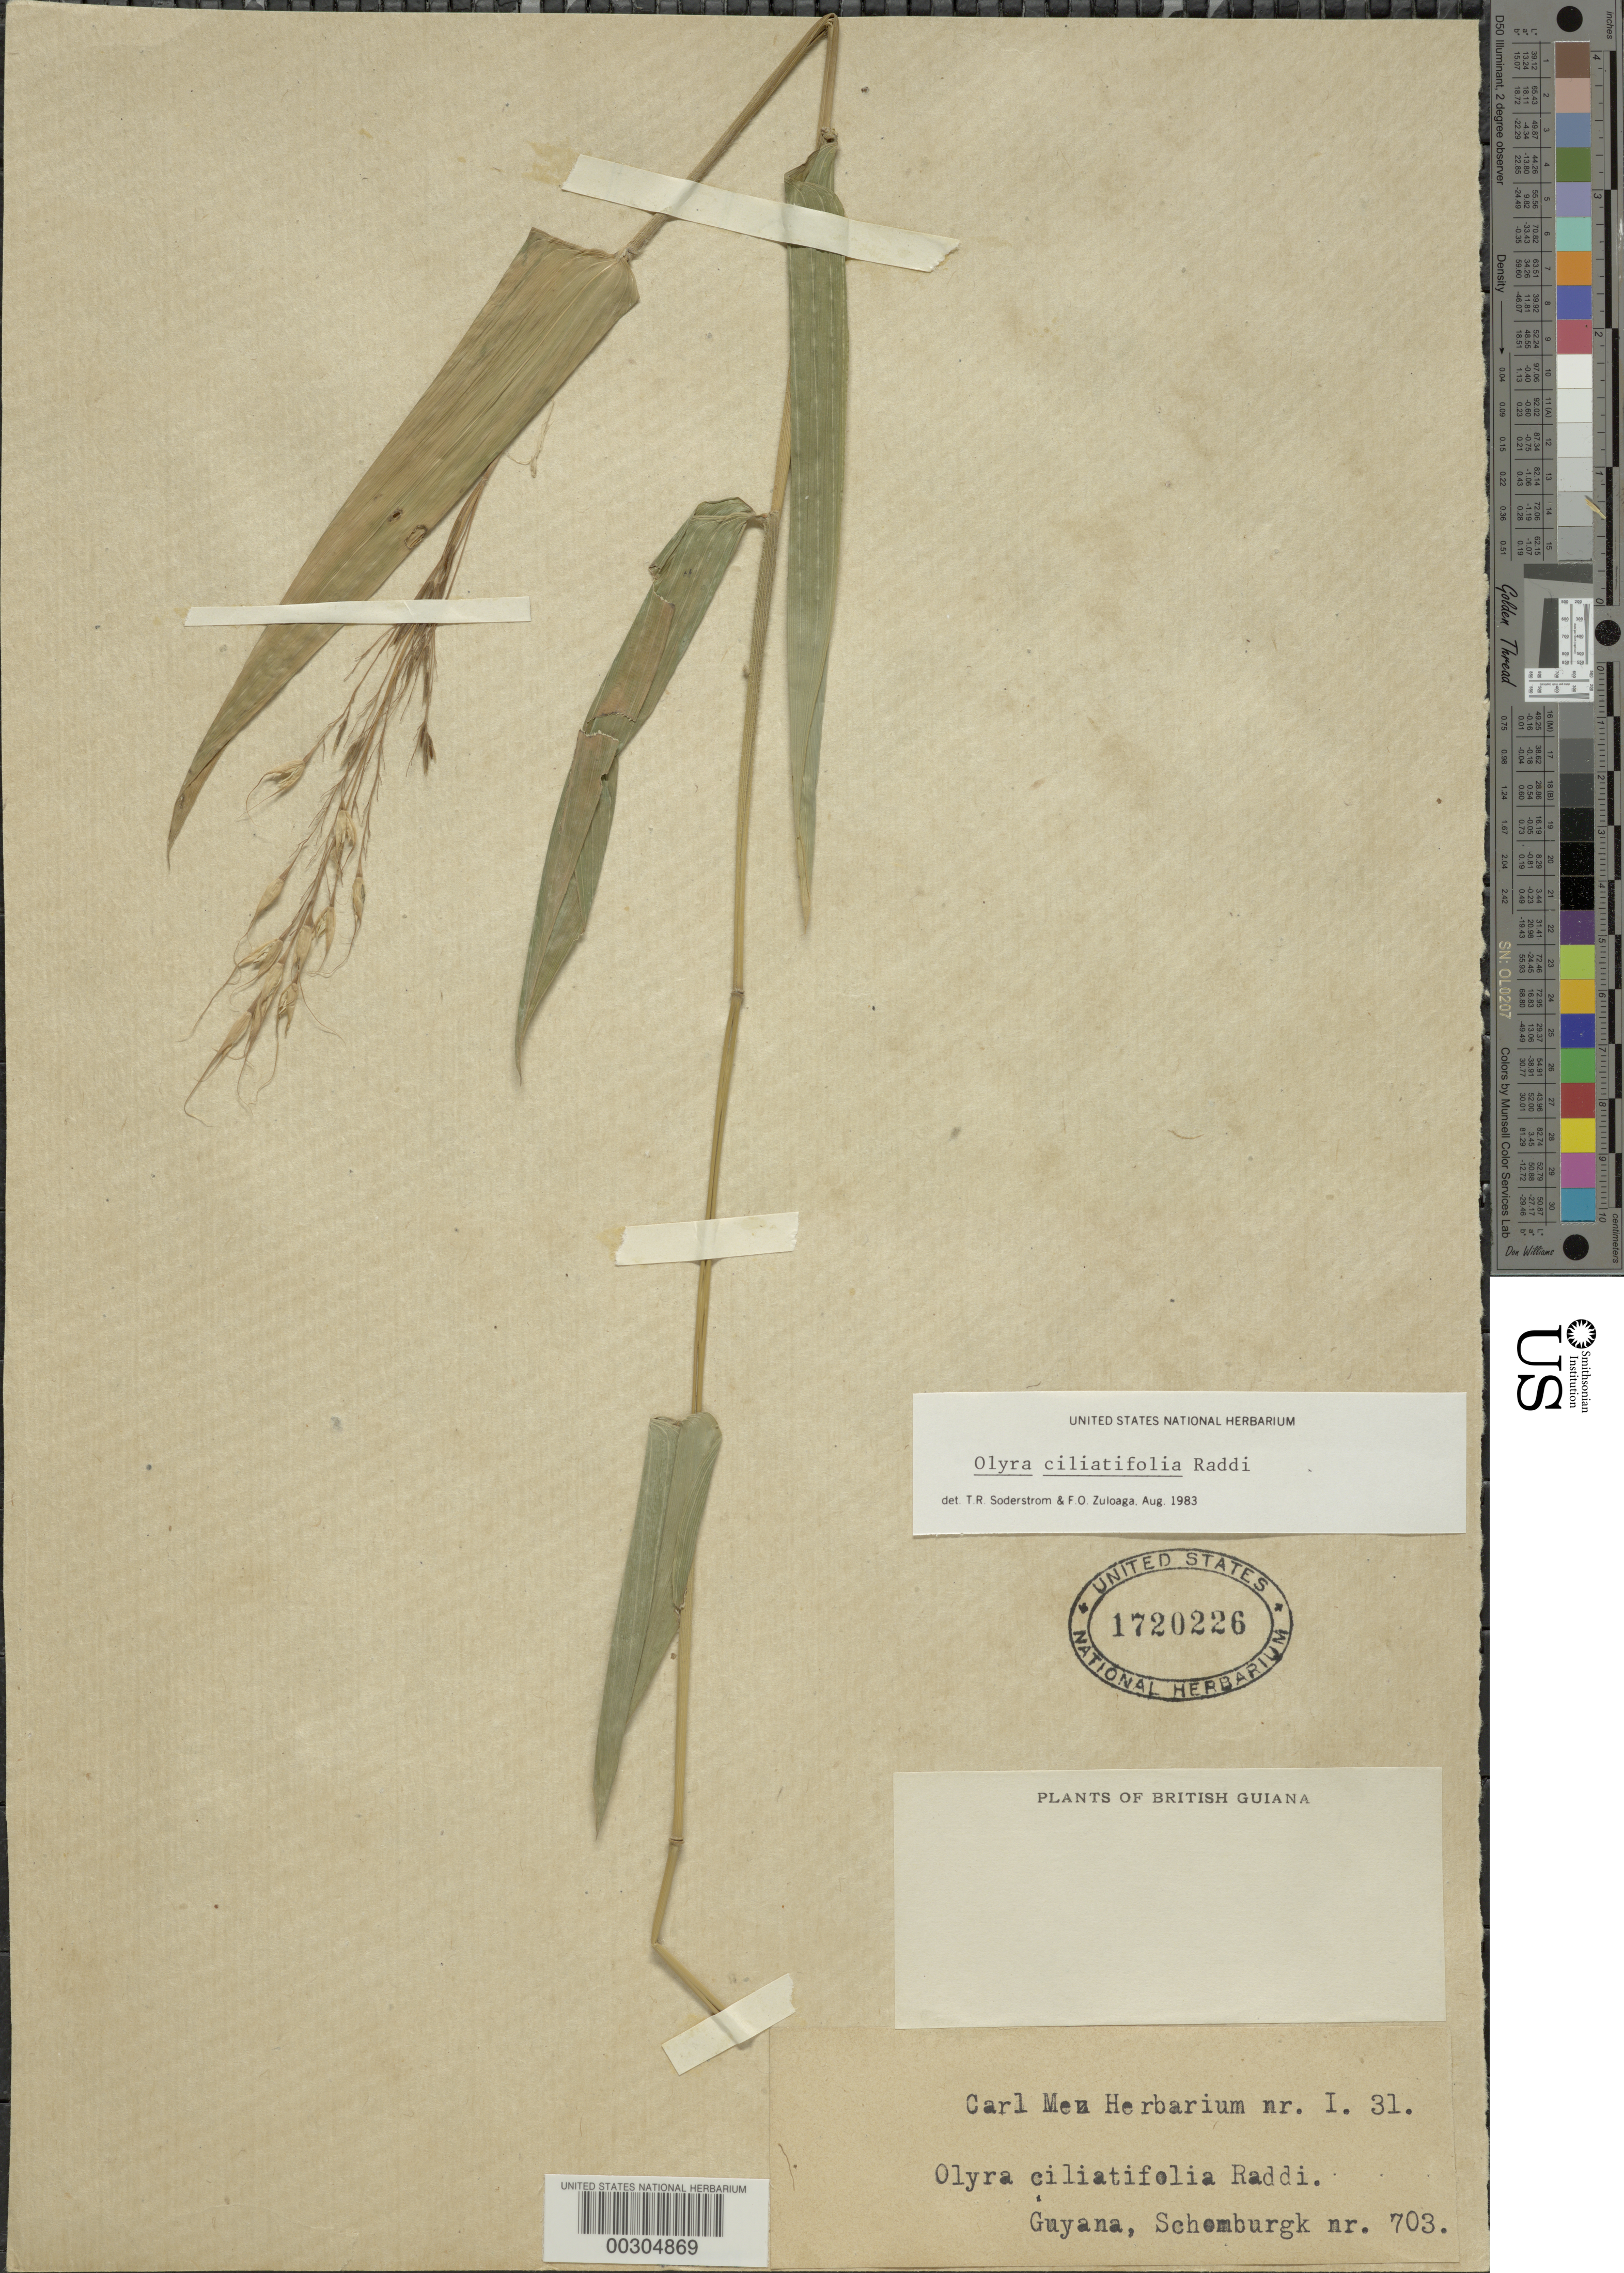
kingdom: Plantae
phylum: Tracheophyta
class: Liliopsida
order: Poales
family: Poaceae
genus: Olyra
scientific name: Olyra ciliatifolia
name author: Raddi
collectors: R. H. Schomburgk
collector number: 703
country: Guyana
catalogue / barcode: US 1720226